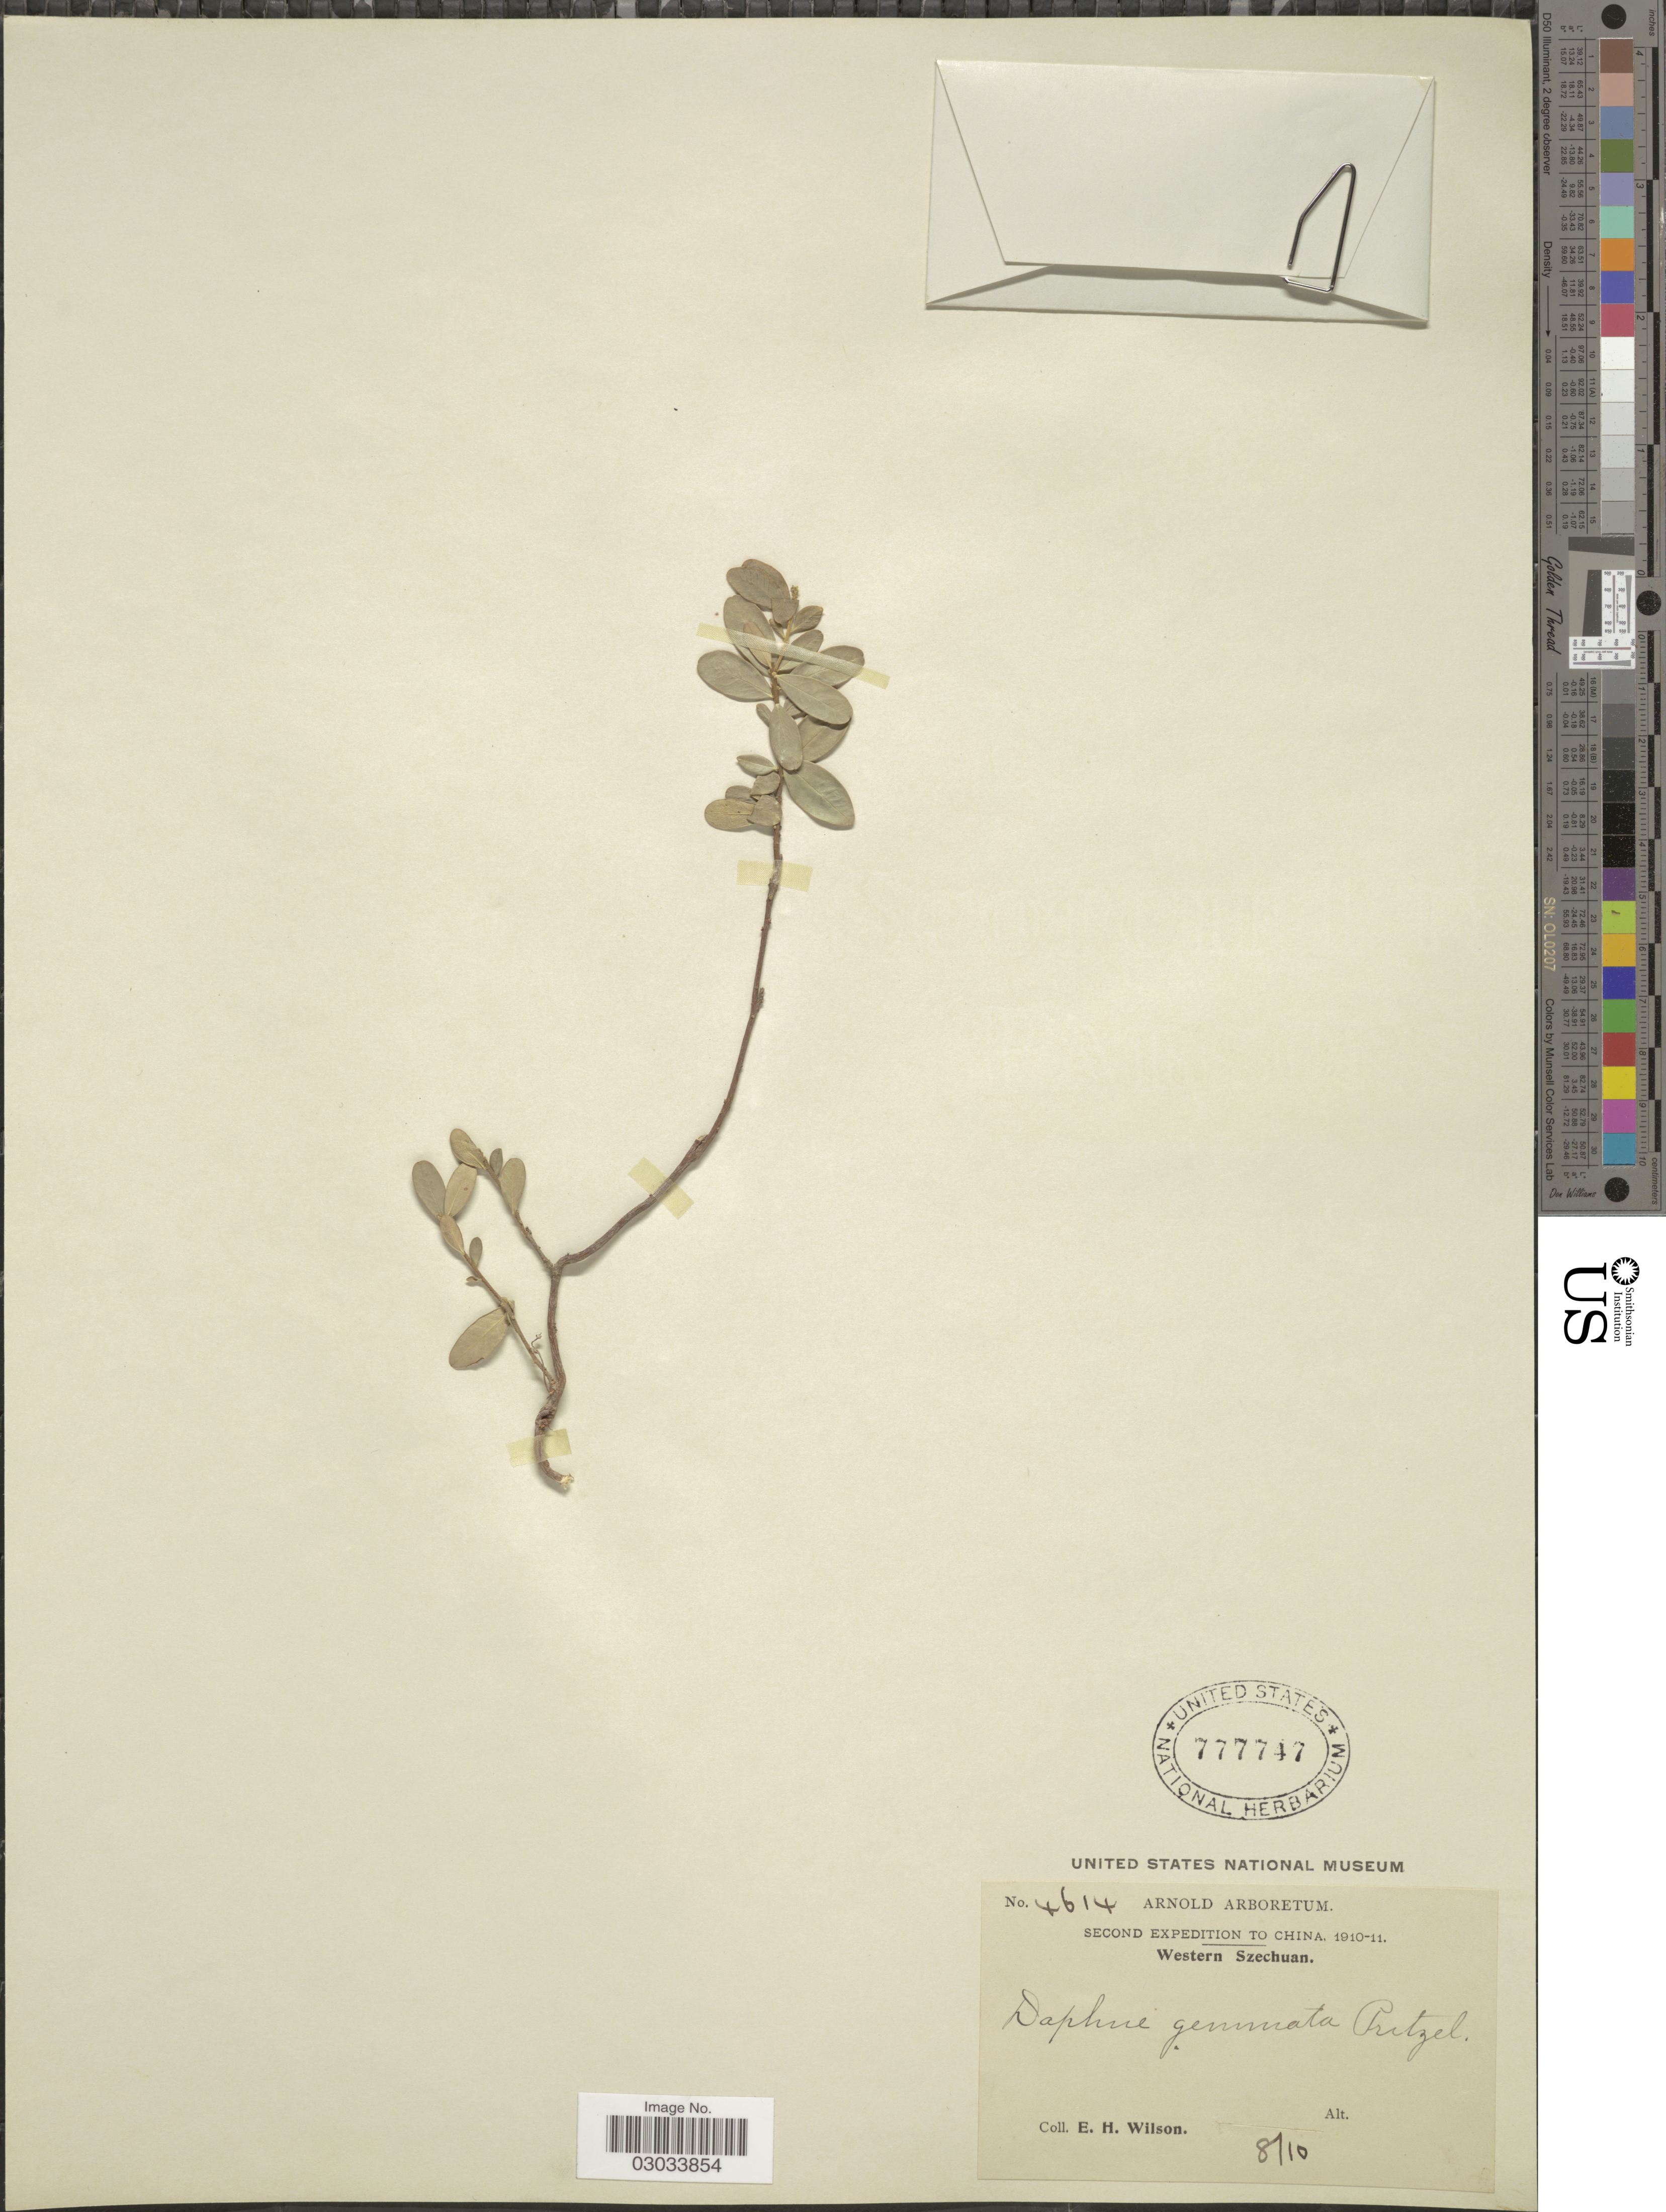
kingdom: Plantae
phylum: Tracheophyta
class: Magnoliopsida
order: Malvales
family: Thymelaeaceae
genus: Daphne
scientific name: Daphne gemmata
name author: E. Pritz. ex Diels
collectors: E. Wilson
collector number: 4614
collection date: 1910-08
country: China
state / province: Sichuan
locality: Western Szechuan.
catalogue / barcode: US 777747